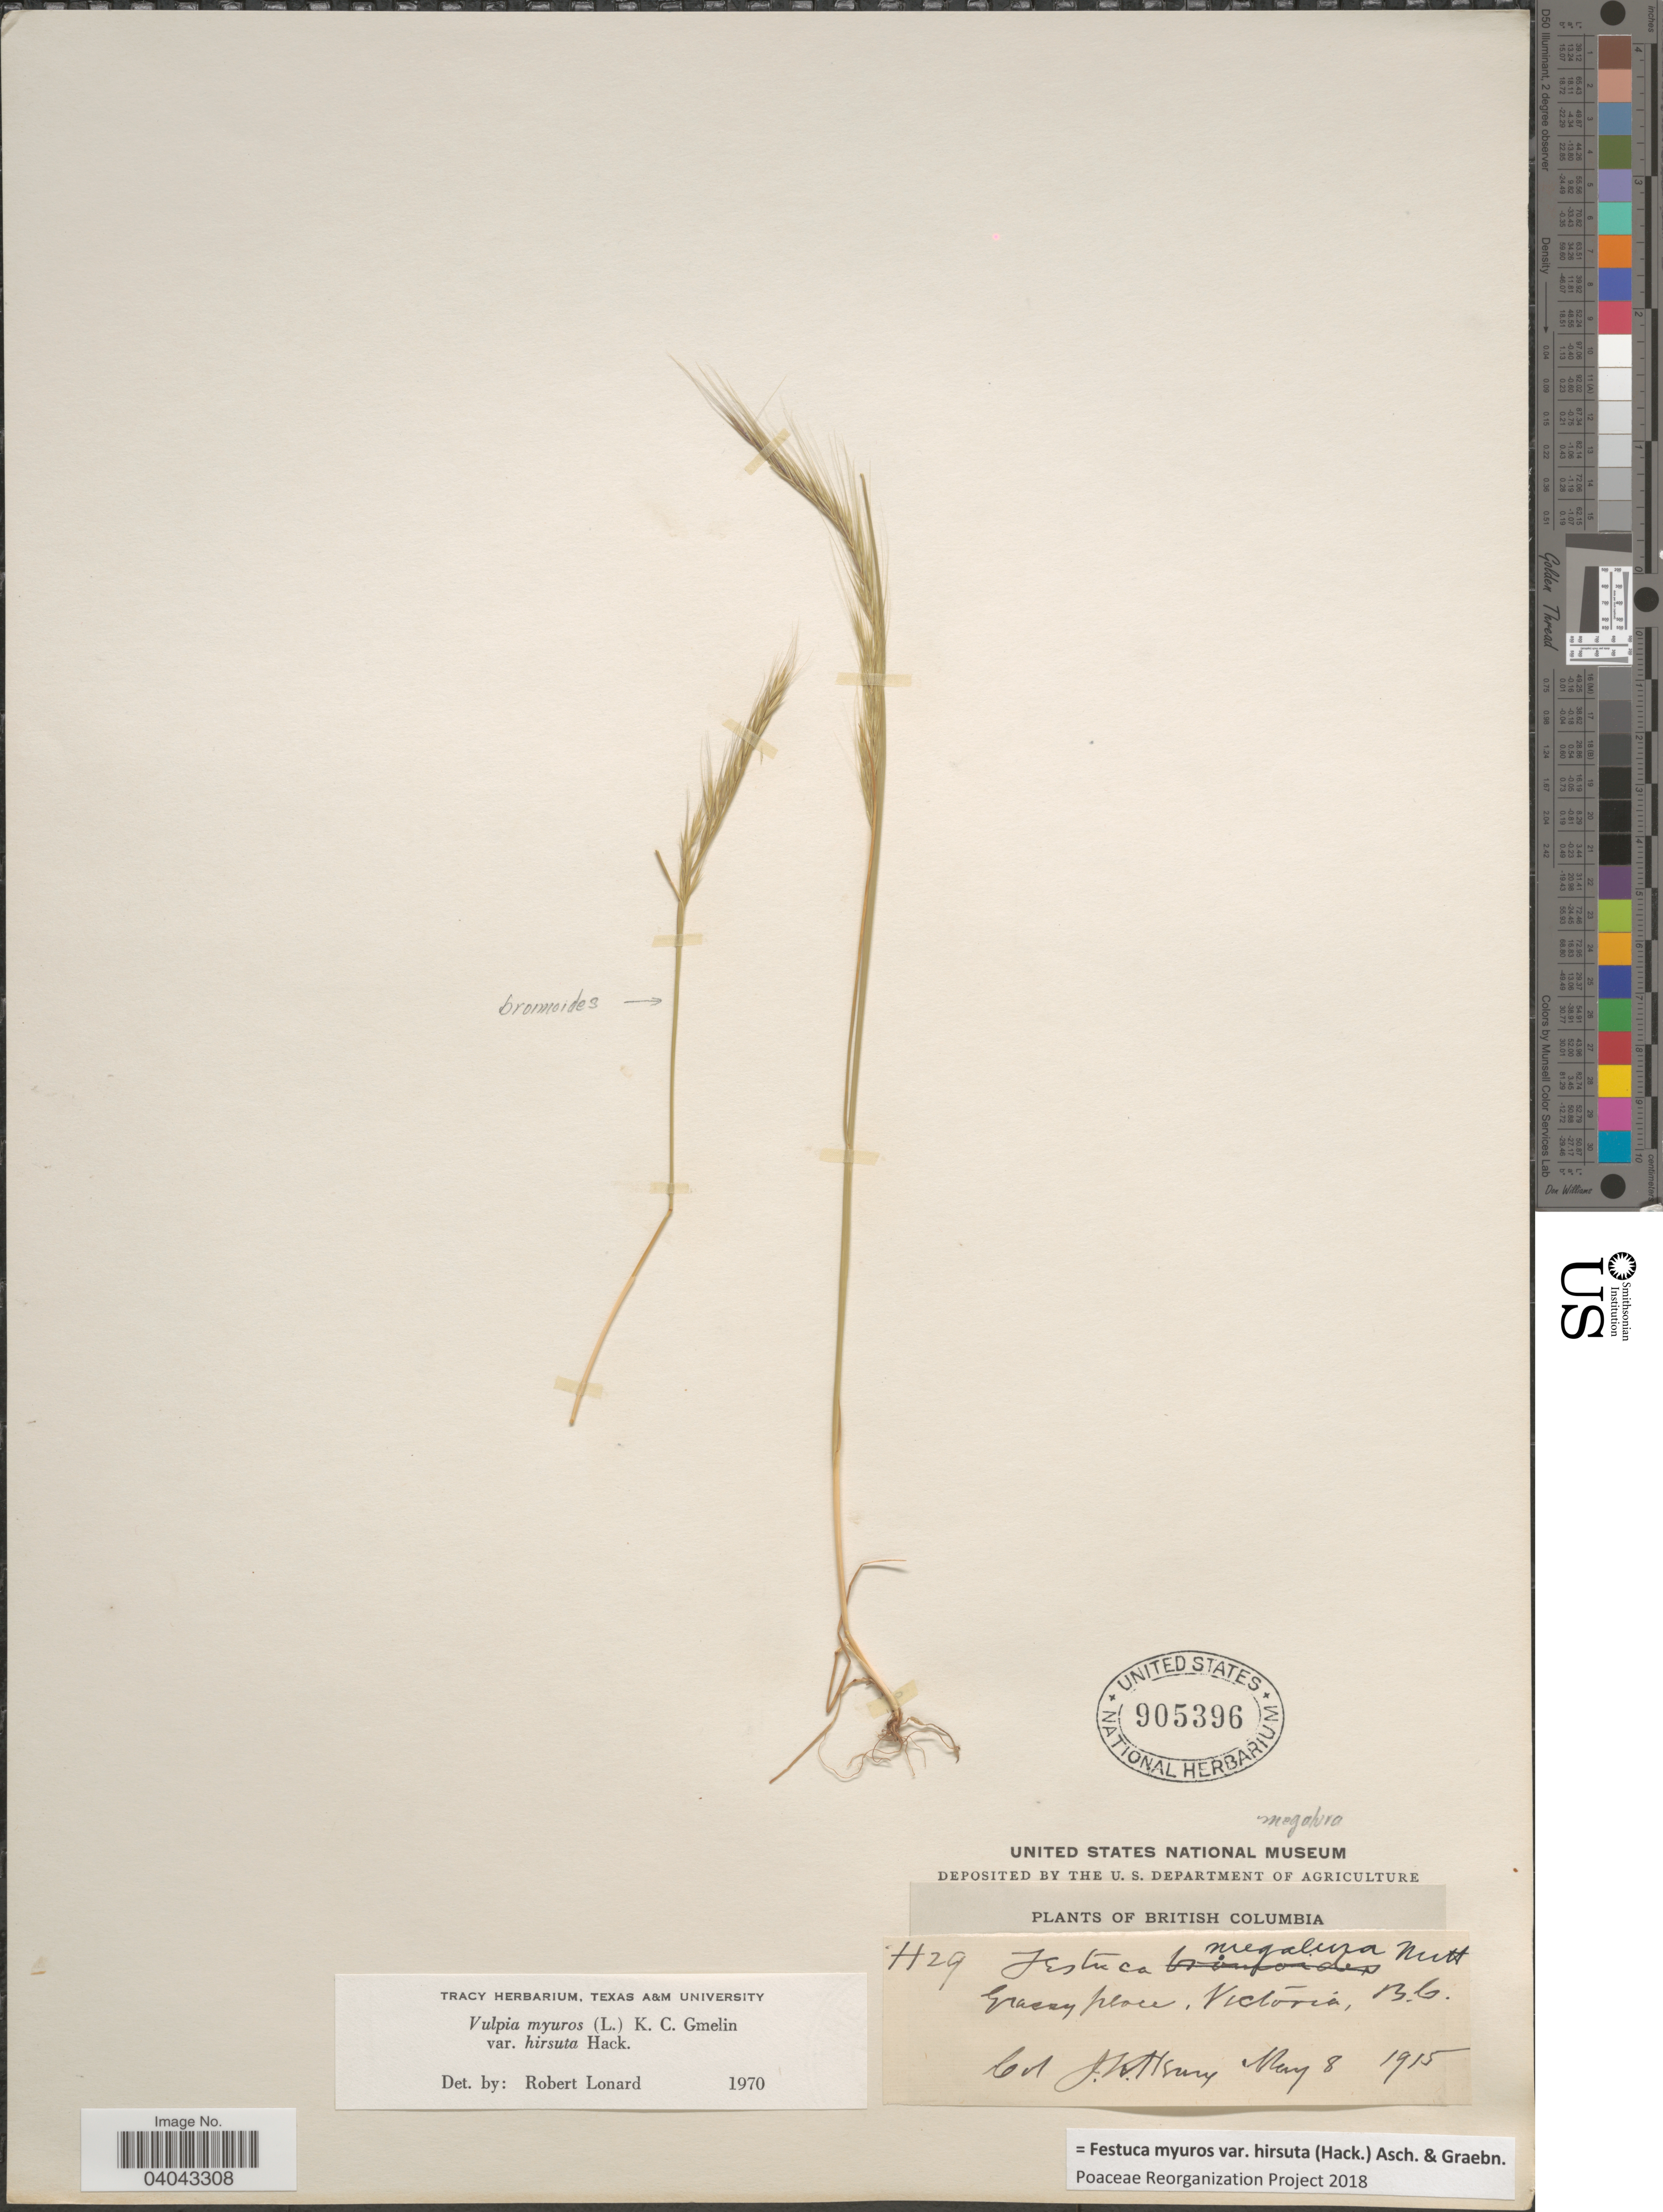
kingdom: Plantae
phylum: Tracheophyta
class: Liliopsida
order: Poales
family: Poaceae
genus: Festuca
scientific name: Festuca myuros var. hirsuta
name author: (Hack.) Asch. & Graebn.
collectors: J. K. Henry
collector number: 29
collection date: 1915-05-08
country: Canada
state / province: British Columbia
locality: Grassy place. Victoria.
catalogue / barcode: US 905396